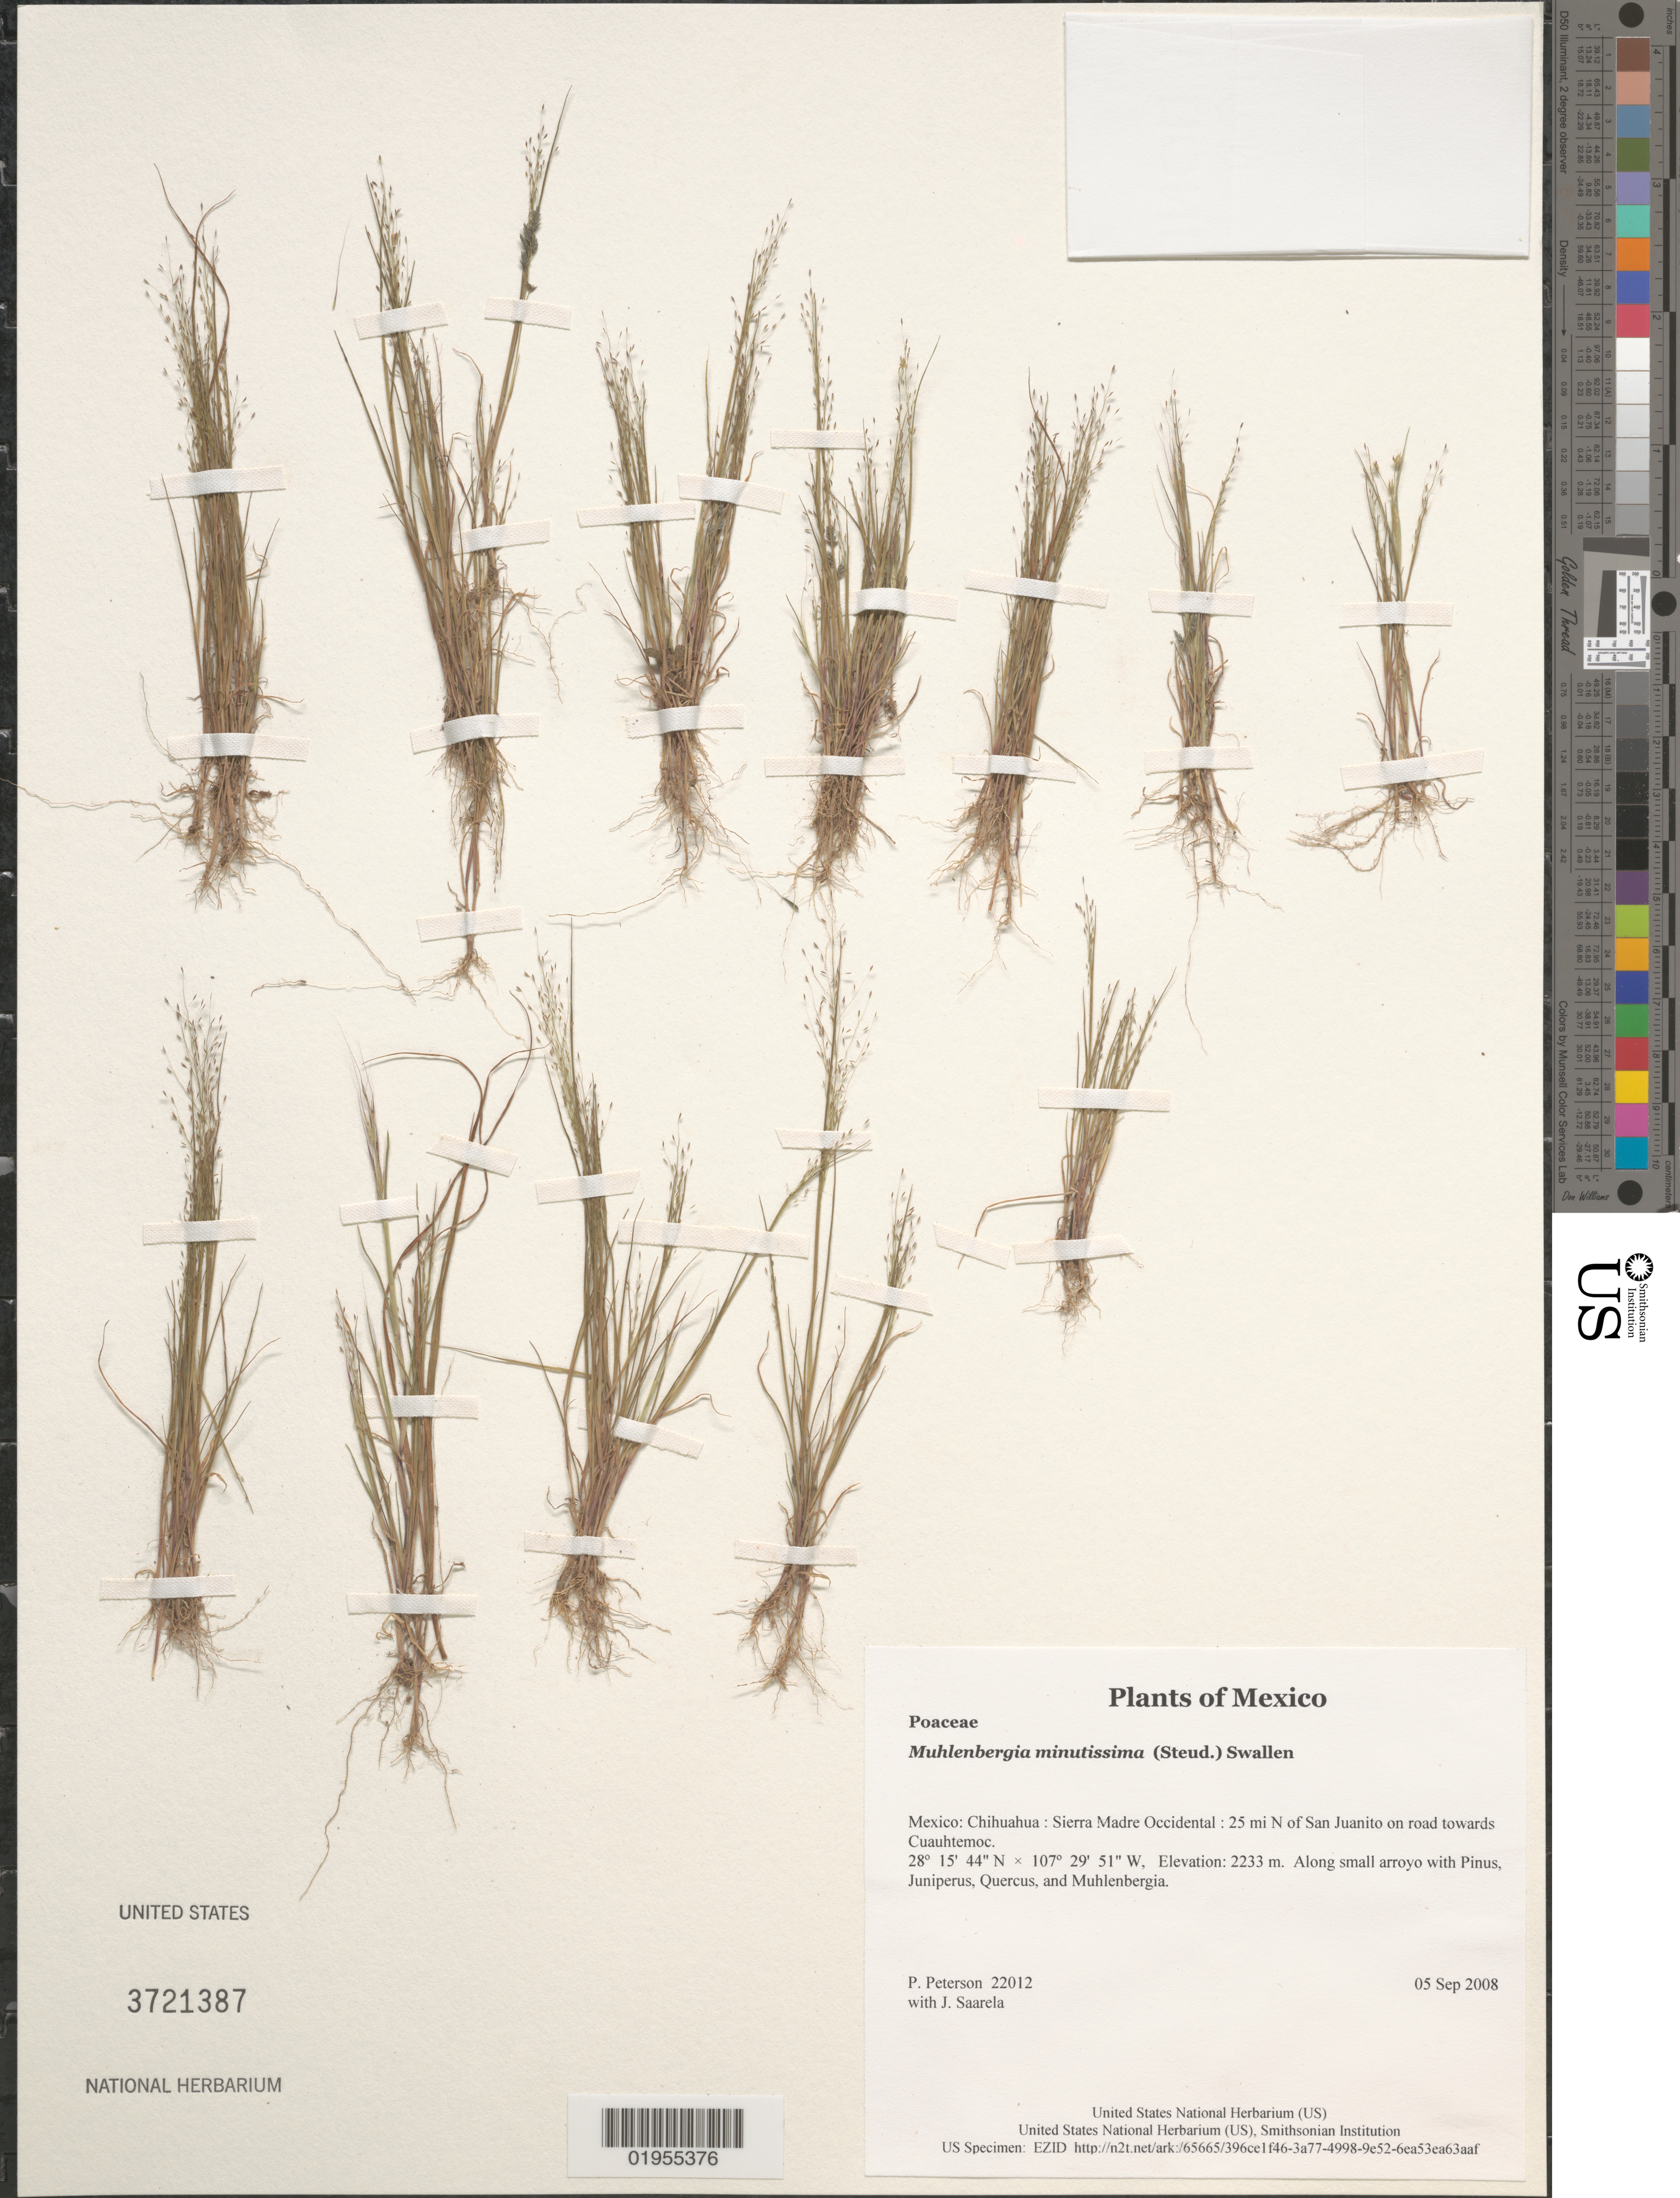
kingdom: Plantae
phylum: Tracheophyta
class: Liliopsida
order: Poales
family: Poaceae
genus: Muhlenbergia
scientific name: Muhlenbergia minutissima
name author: (Steud.) Swallen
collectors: P. M. Peterson & J. Saarela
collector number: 22012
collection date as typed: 05 Sep 2008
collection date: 2008-09-05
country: Mexico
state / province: Chihuahua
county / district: Sierra Madre Occidental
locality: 25 mi N of San Juanito on road towards Cuauhtemoc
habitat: Along small arroyo with Pinus, Juniperus, Quercus, and Muhlenbergia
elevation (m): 2233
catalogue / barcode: US 3721387